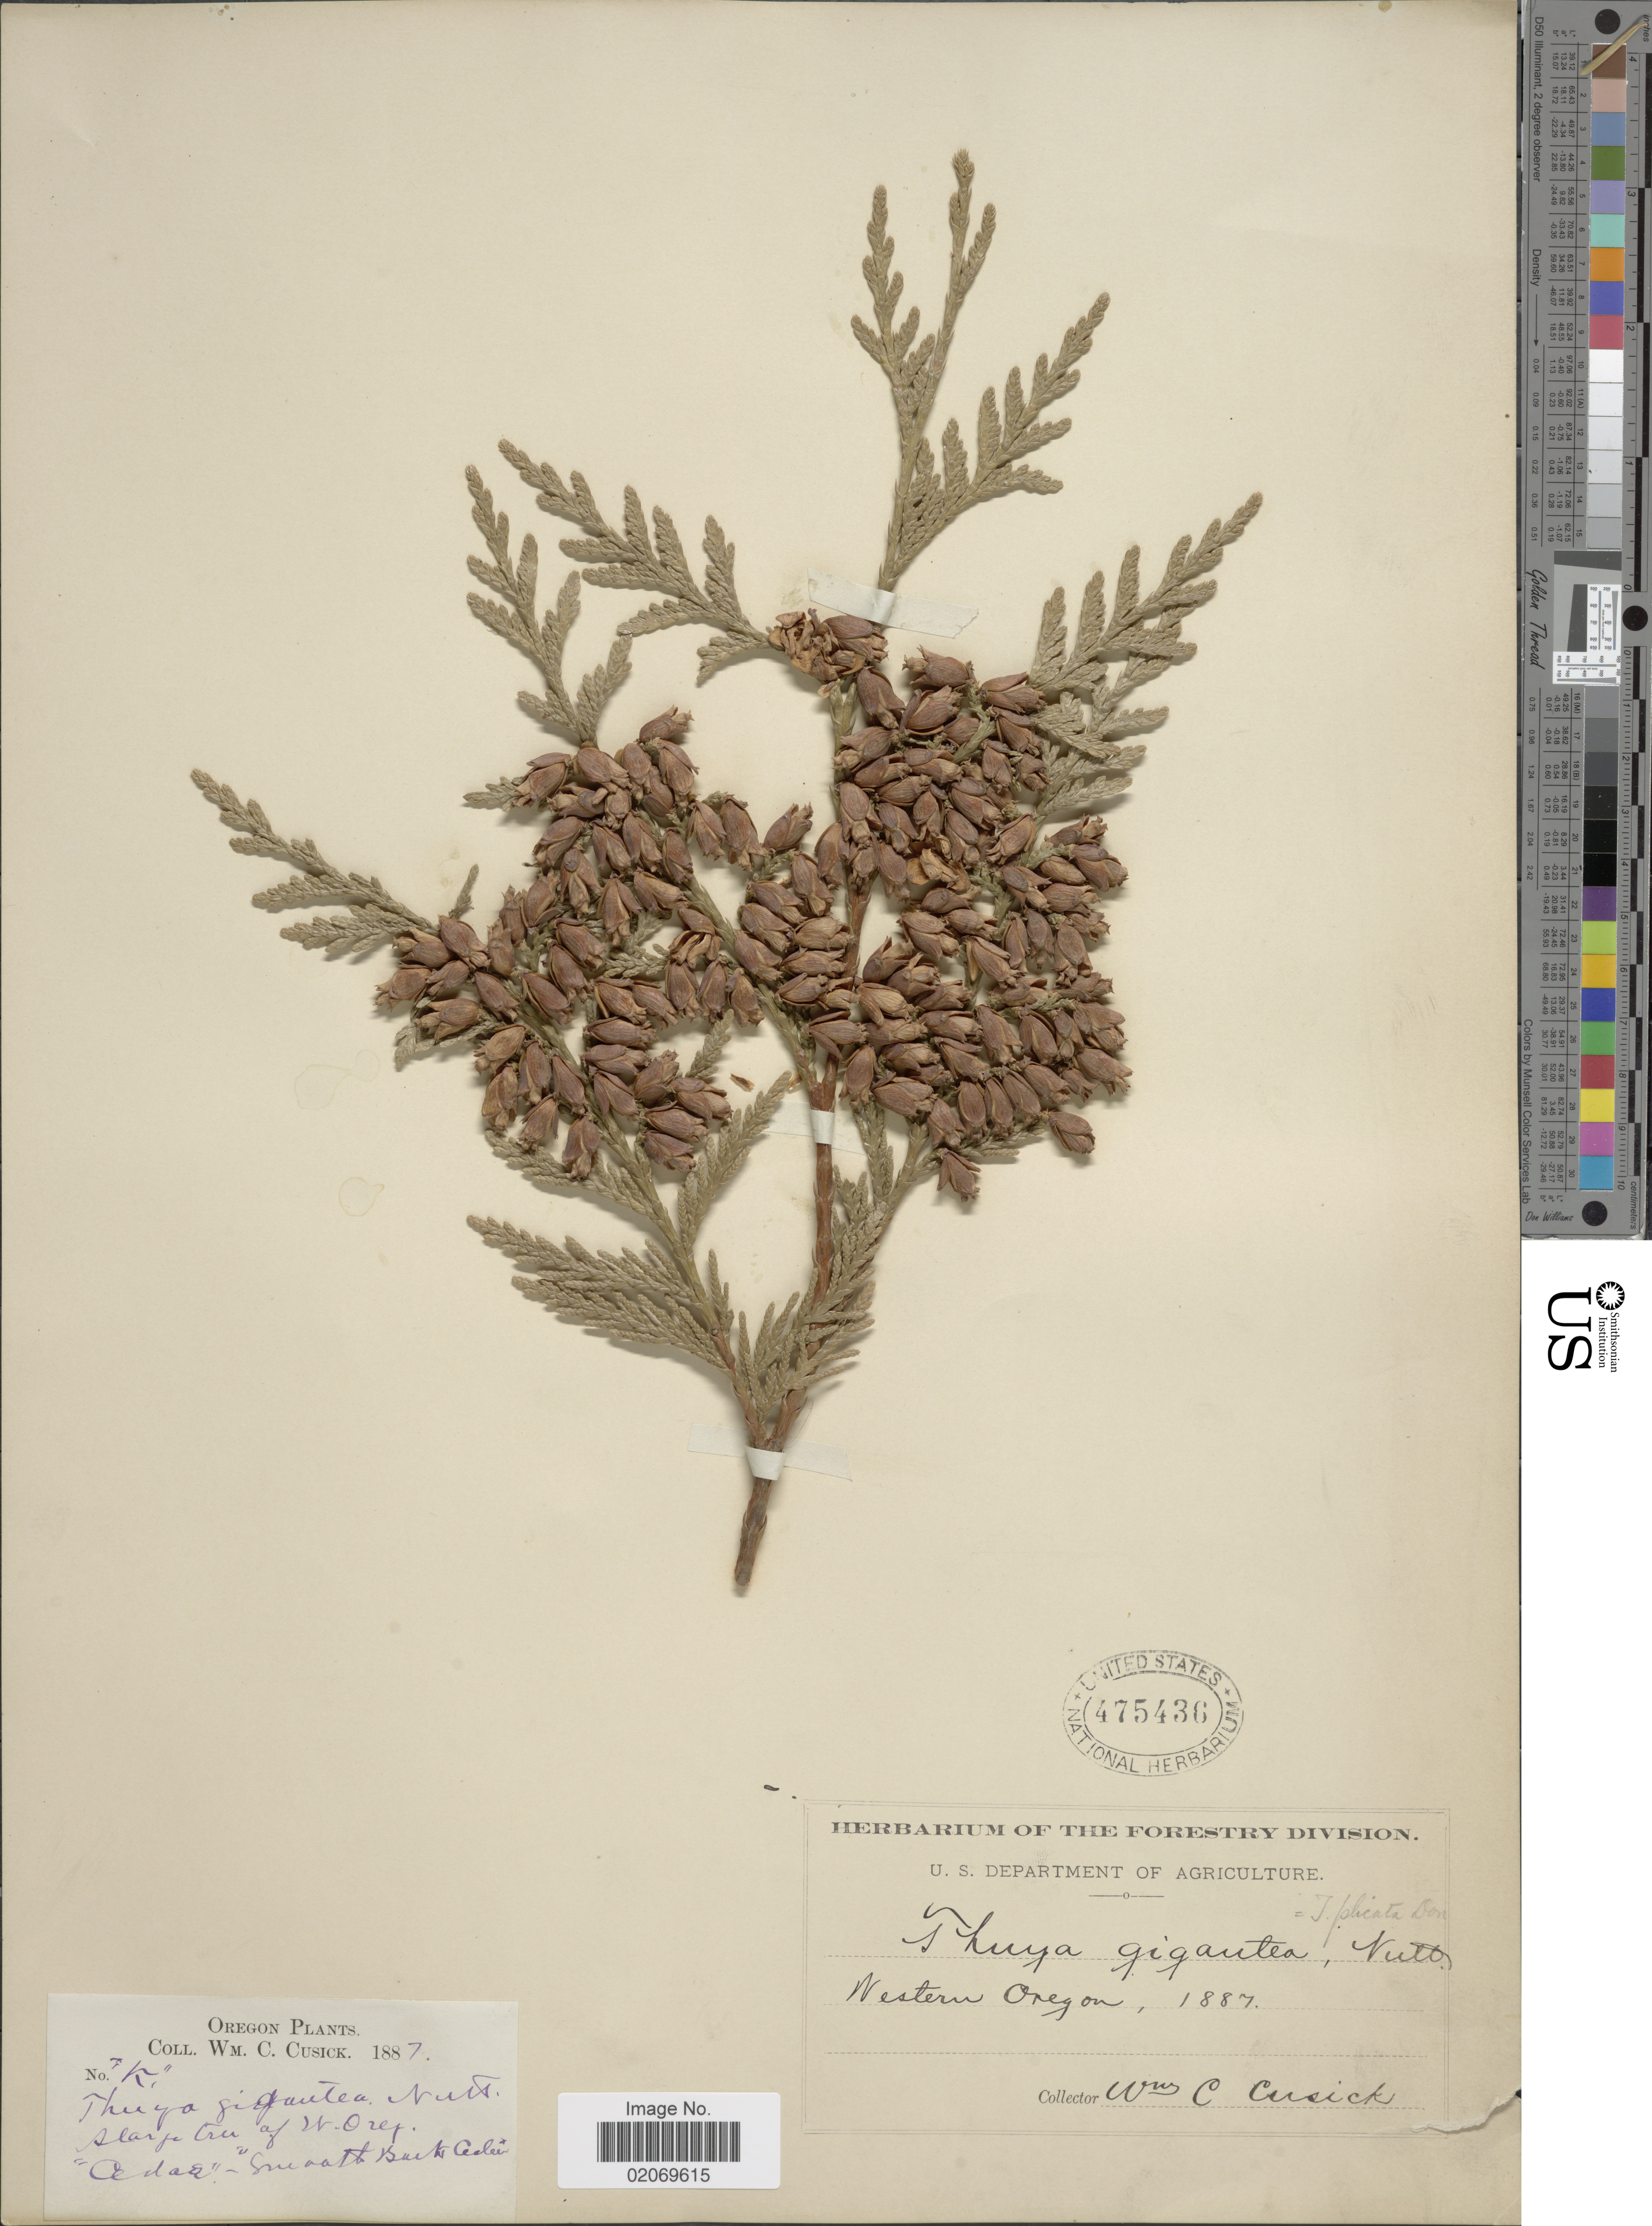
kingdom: Plantae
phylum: Tracheophyta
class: Pinopsida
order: Pinales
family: Cupressaceae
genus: Thuja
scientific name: Thuja plicata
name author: Donn & D. Don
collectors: W. C. Cusick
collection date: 1887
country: United States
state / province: Oregon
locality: Western Oregon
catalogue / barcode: US 475436